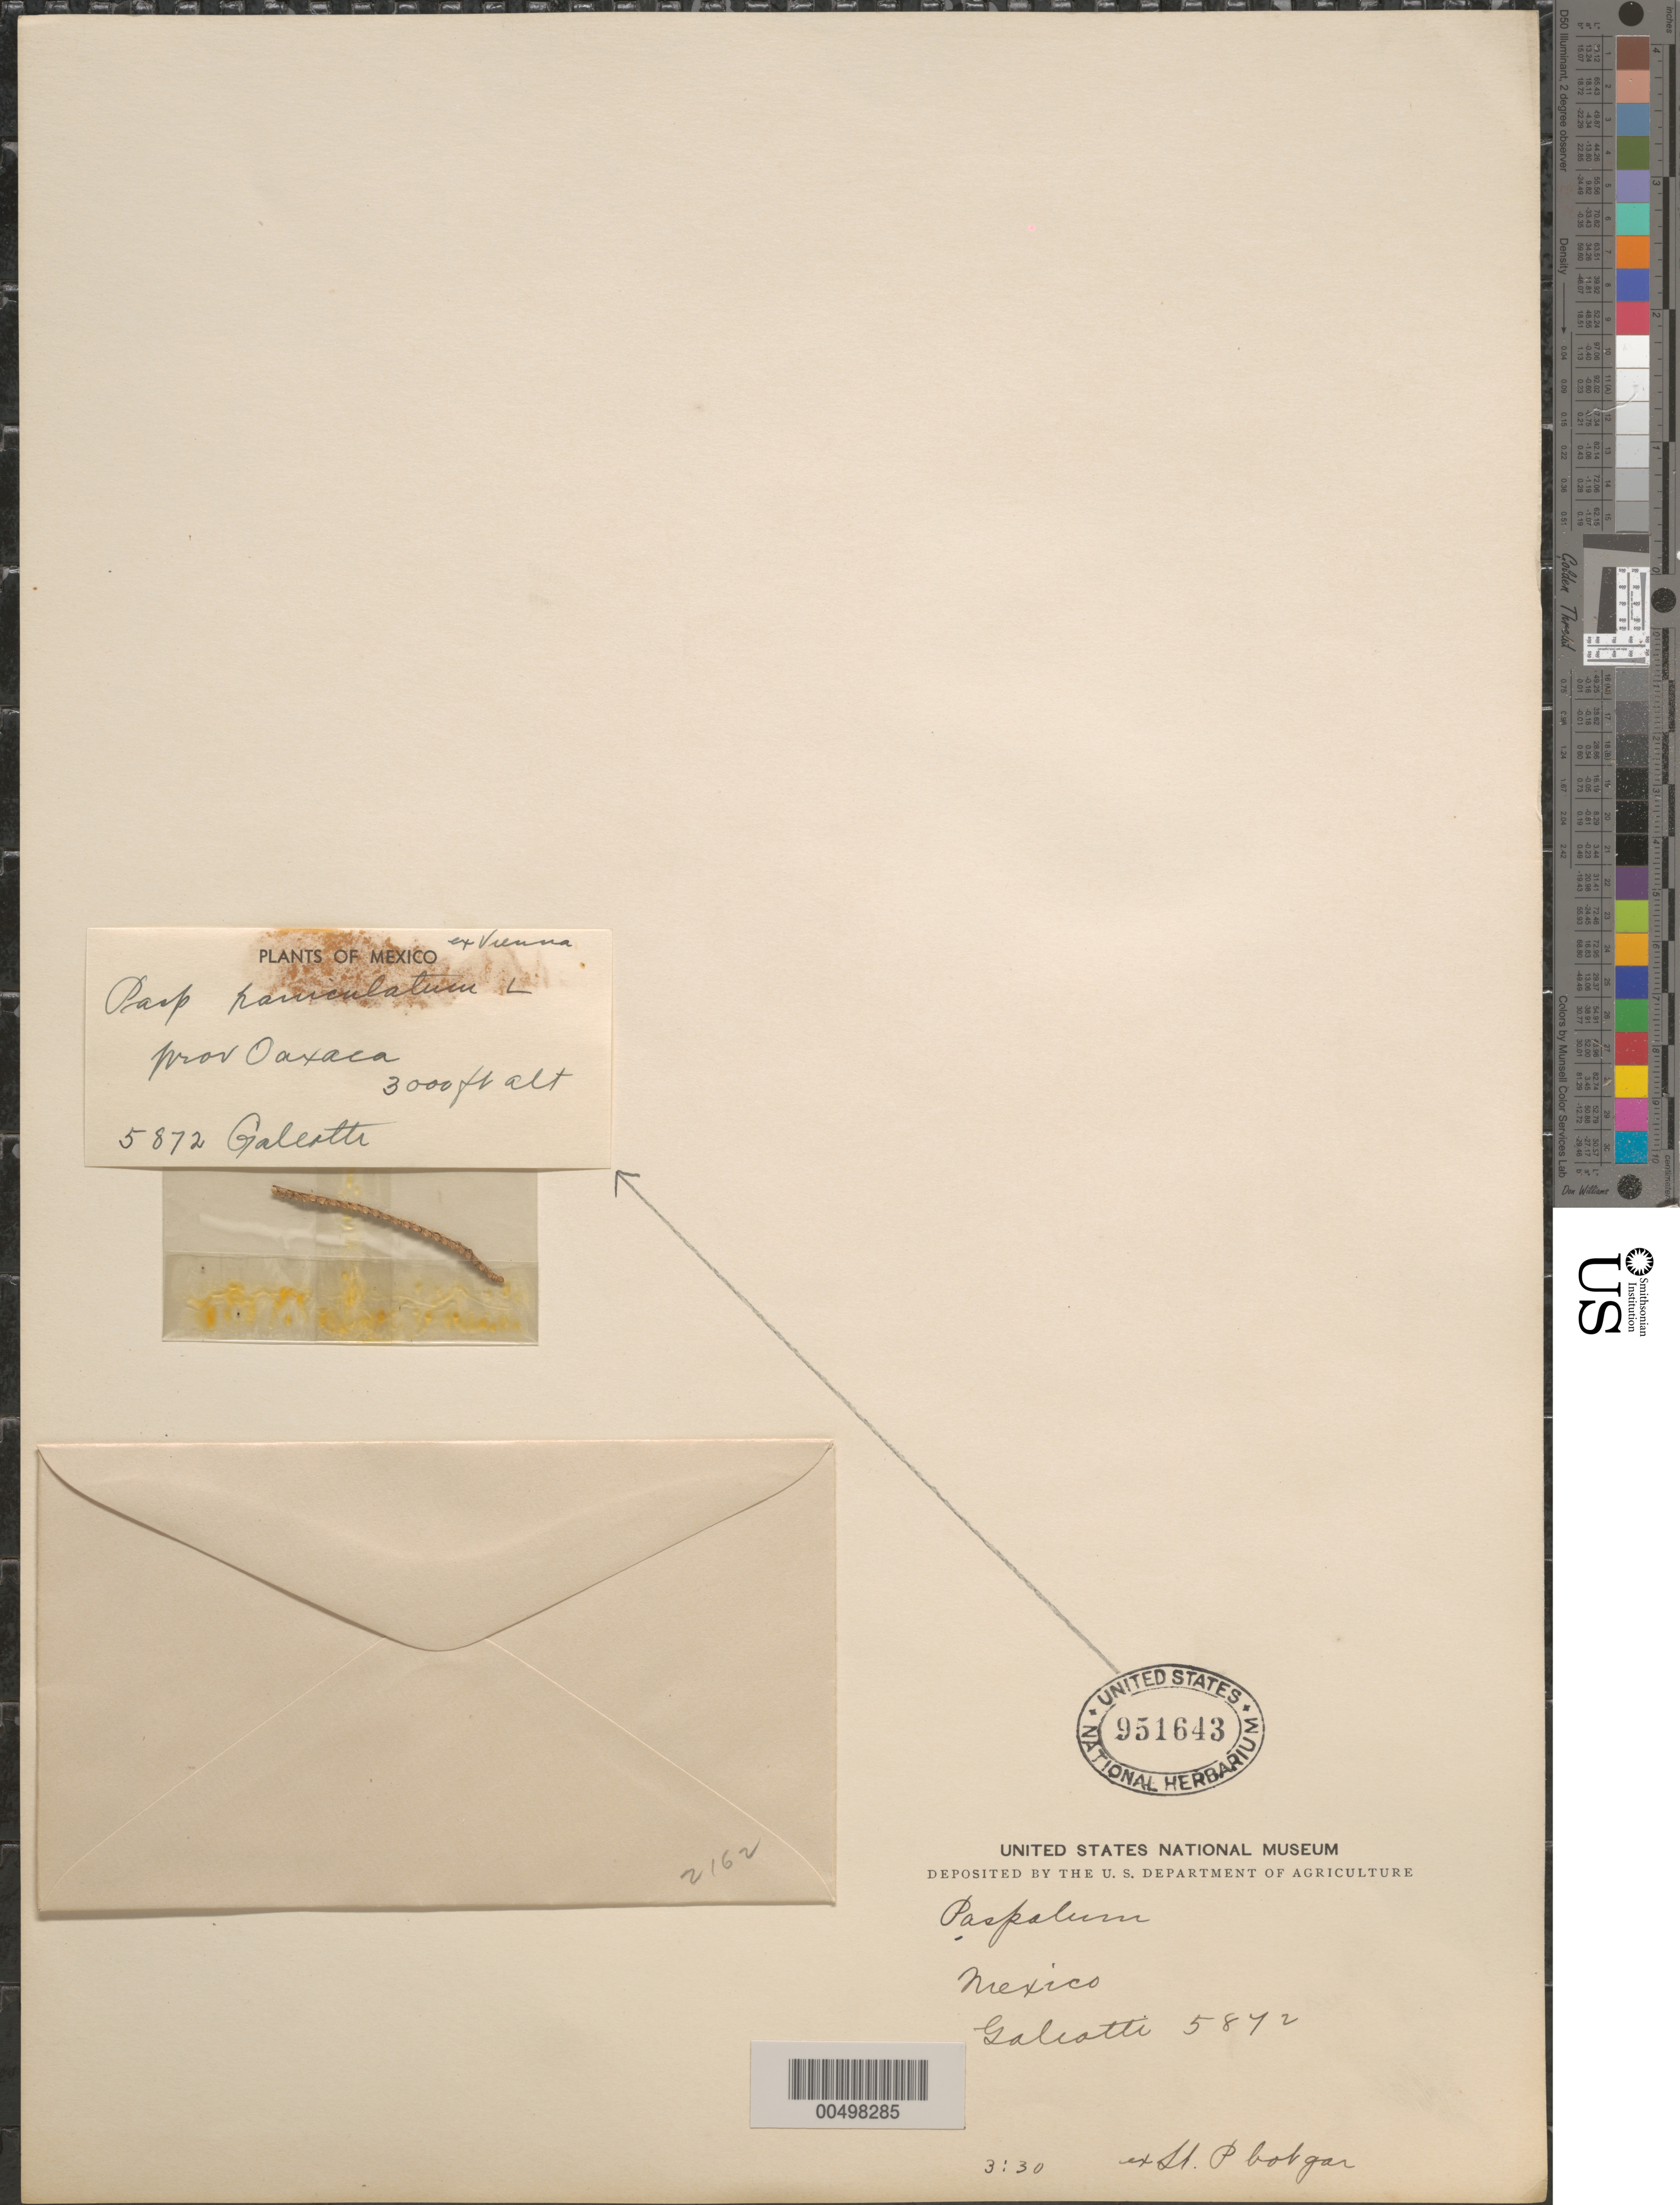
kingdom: Plantae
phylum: Tracheophyta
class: Liliopsida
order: Poales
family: Poaceae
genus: Paspalum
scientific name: Paspalum paniculatum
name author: L.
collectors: H. G. Galeotti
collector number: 5872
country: Mexico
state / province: Oaxaca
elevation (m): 914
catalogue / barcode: US 951643